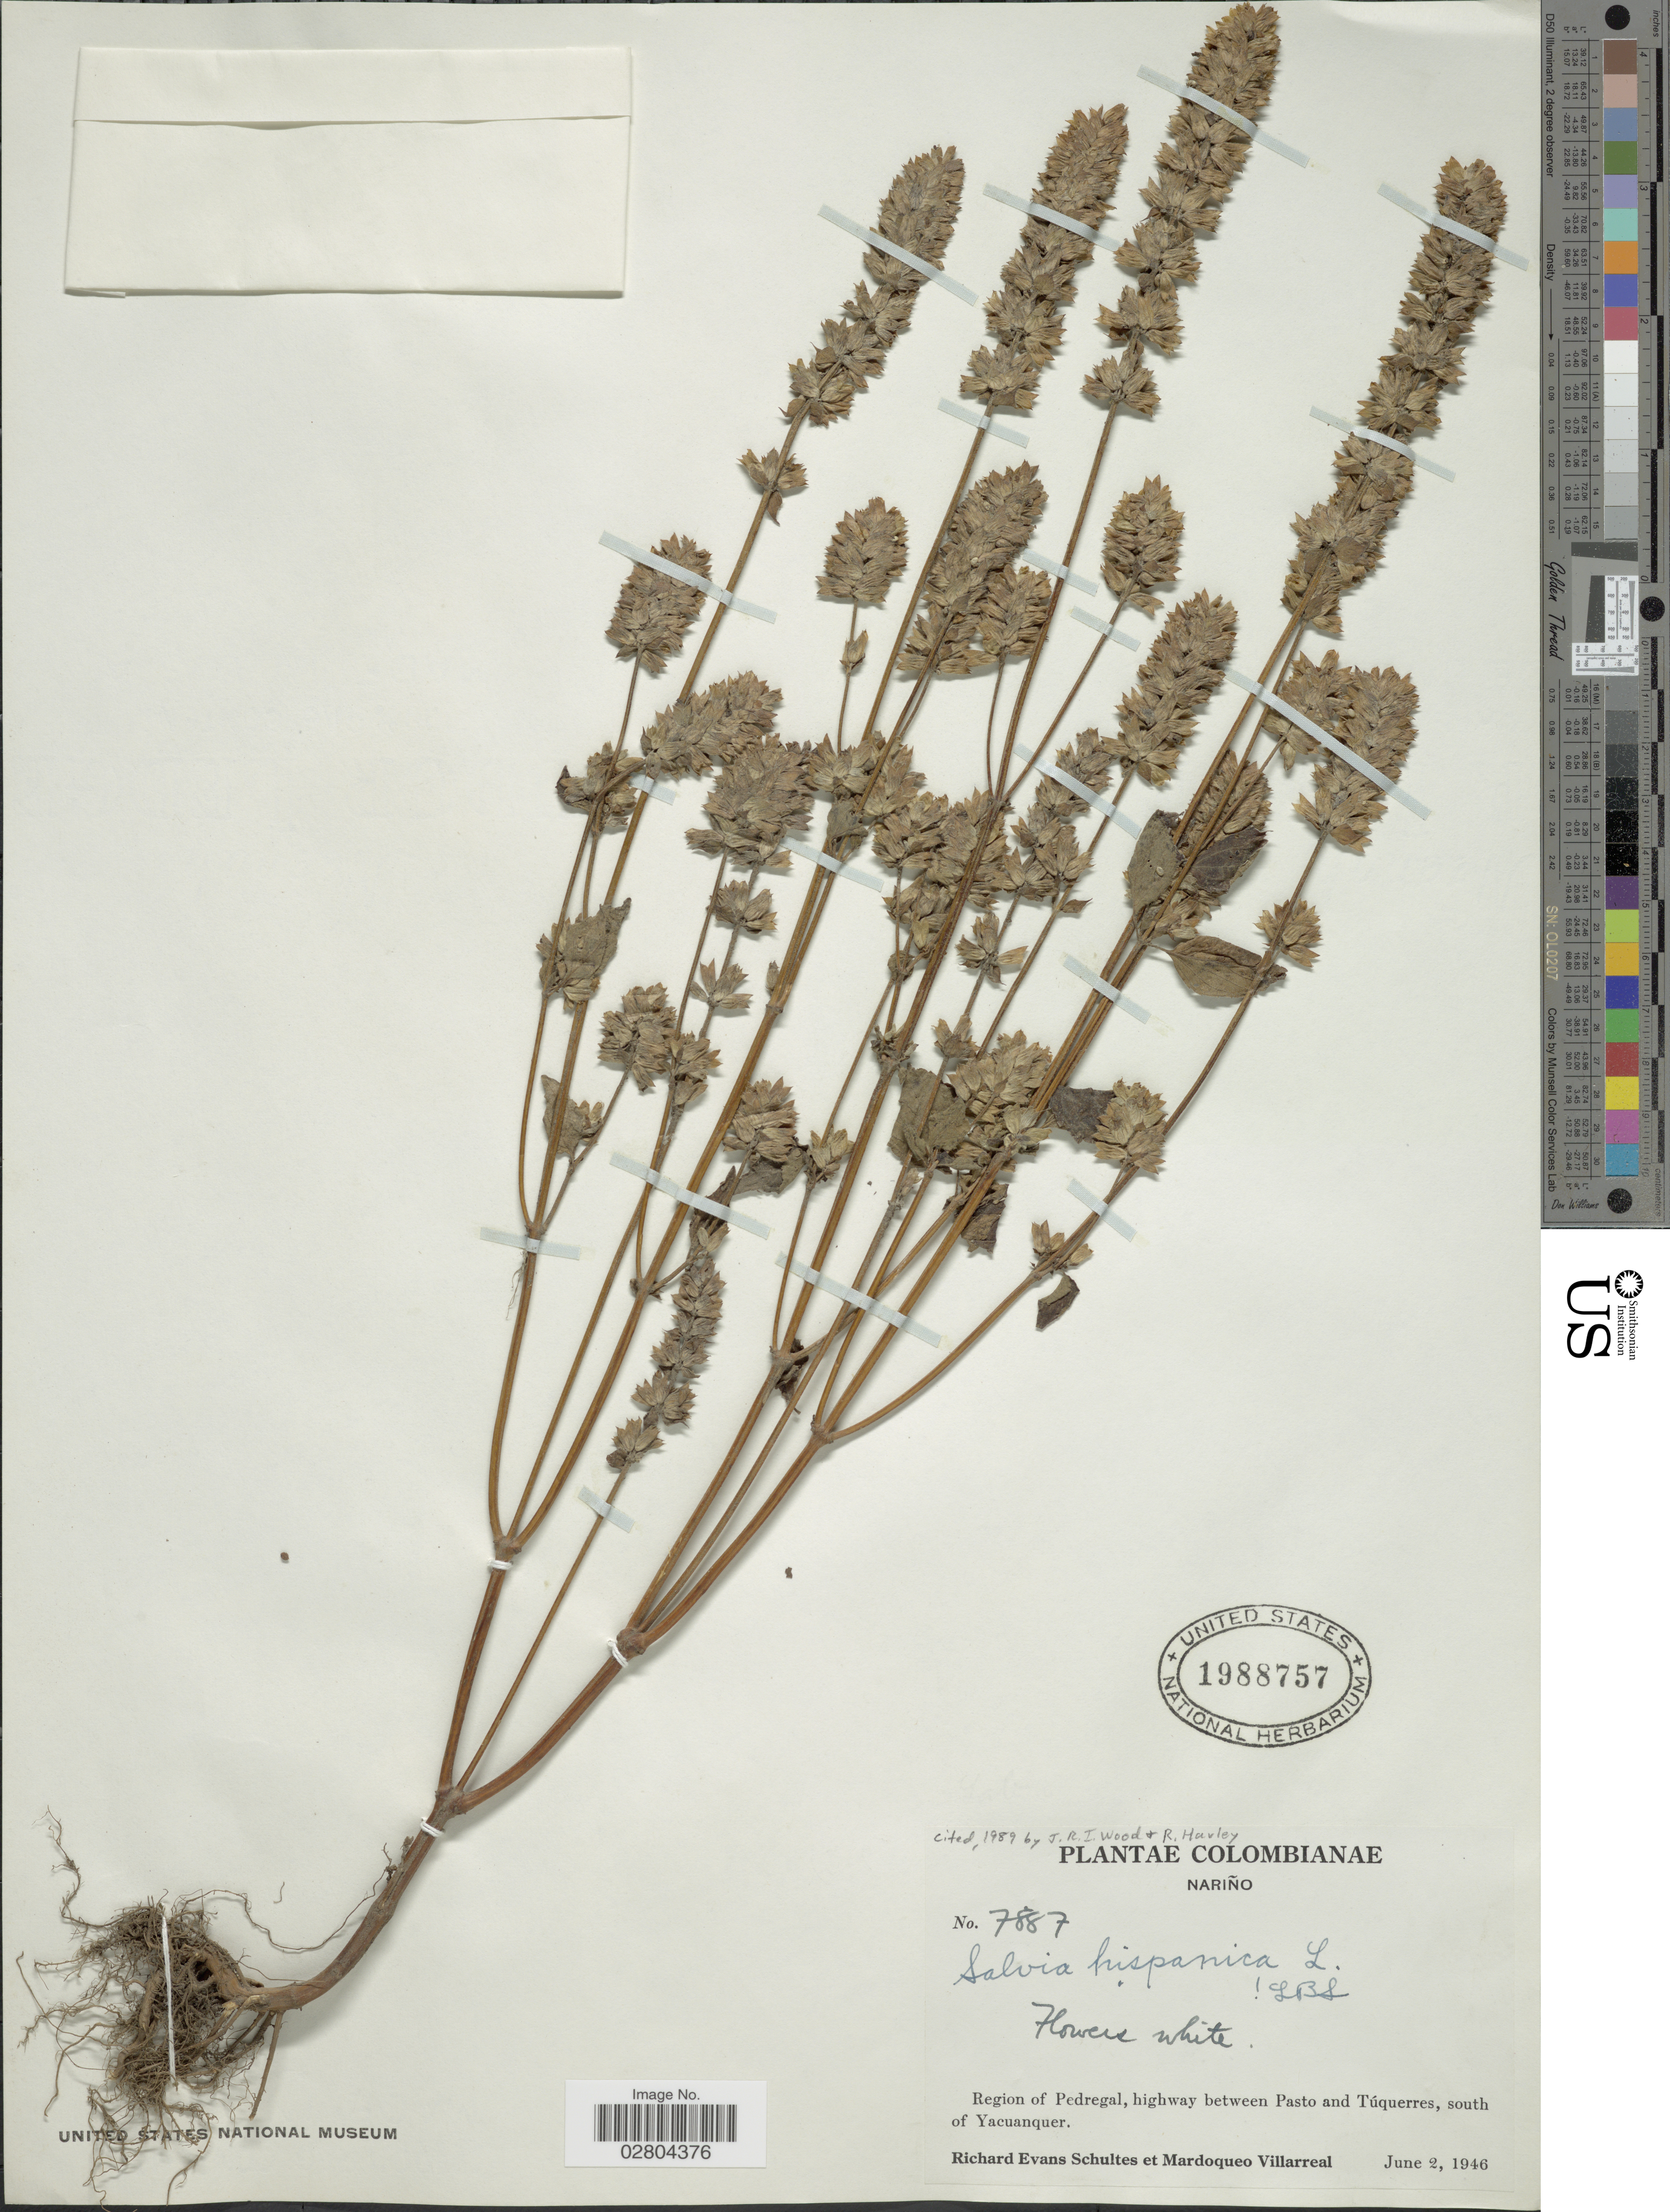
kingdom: Plantae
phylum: Tracheophyta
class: Magnoliopsida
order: Lamiales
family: Lamiaceae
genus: Salvia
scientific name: Salvia hispanica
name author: L.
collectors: R. E. Schultes & M. Villarreal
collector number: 7887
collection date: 1946-06-02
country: Colombia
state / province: Nariño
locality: Colombianae. Region of Pedregal, highway between Pasto and Túquerres, south of Yacuanquer.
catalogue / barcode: US 1988757